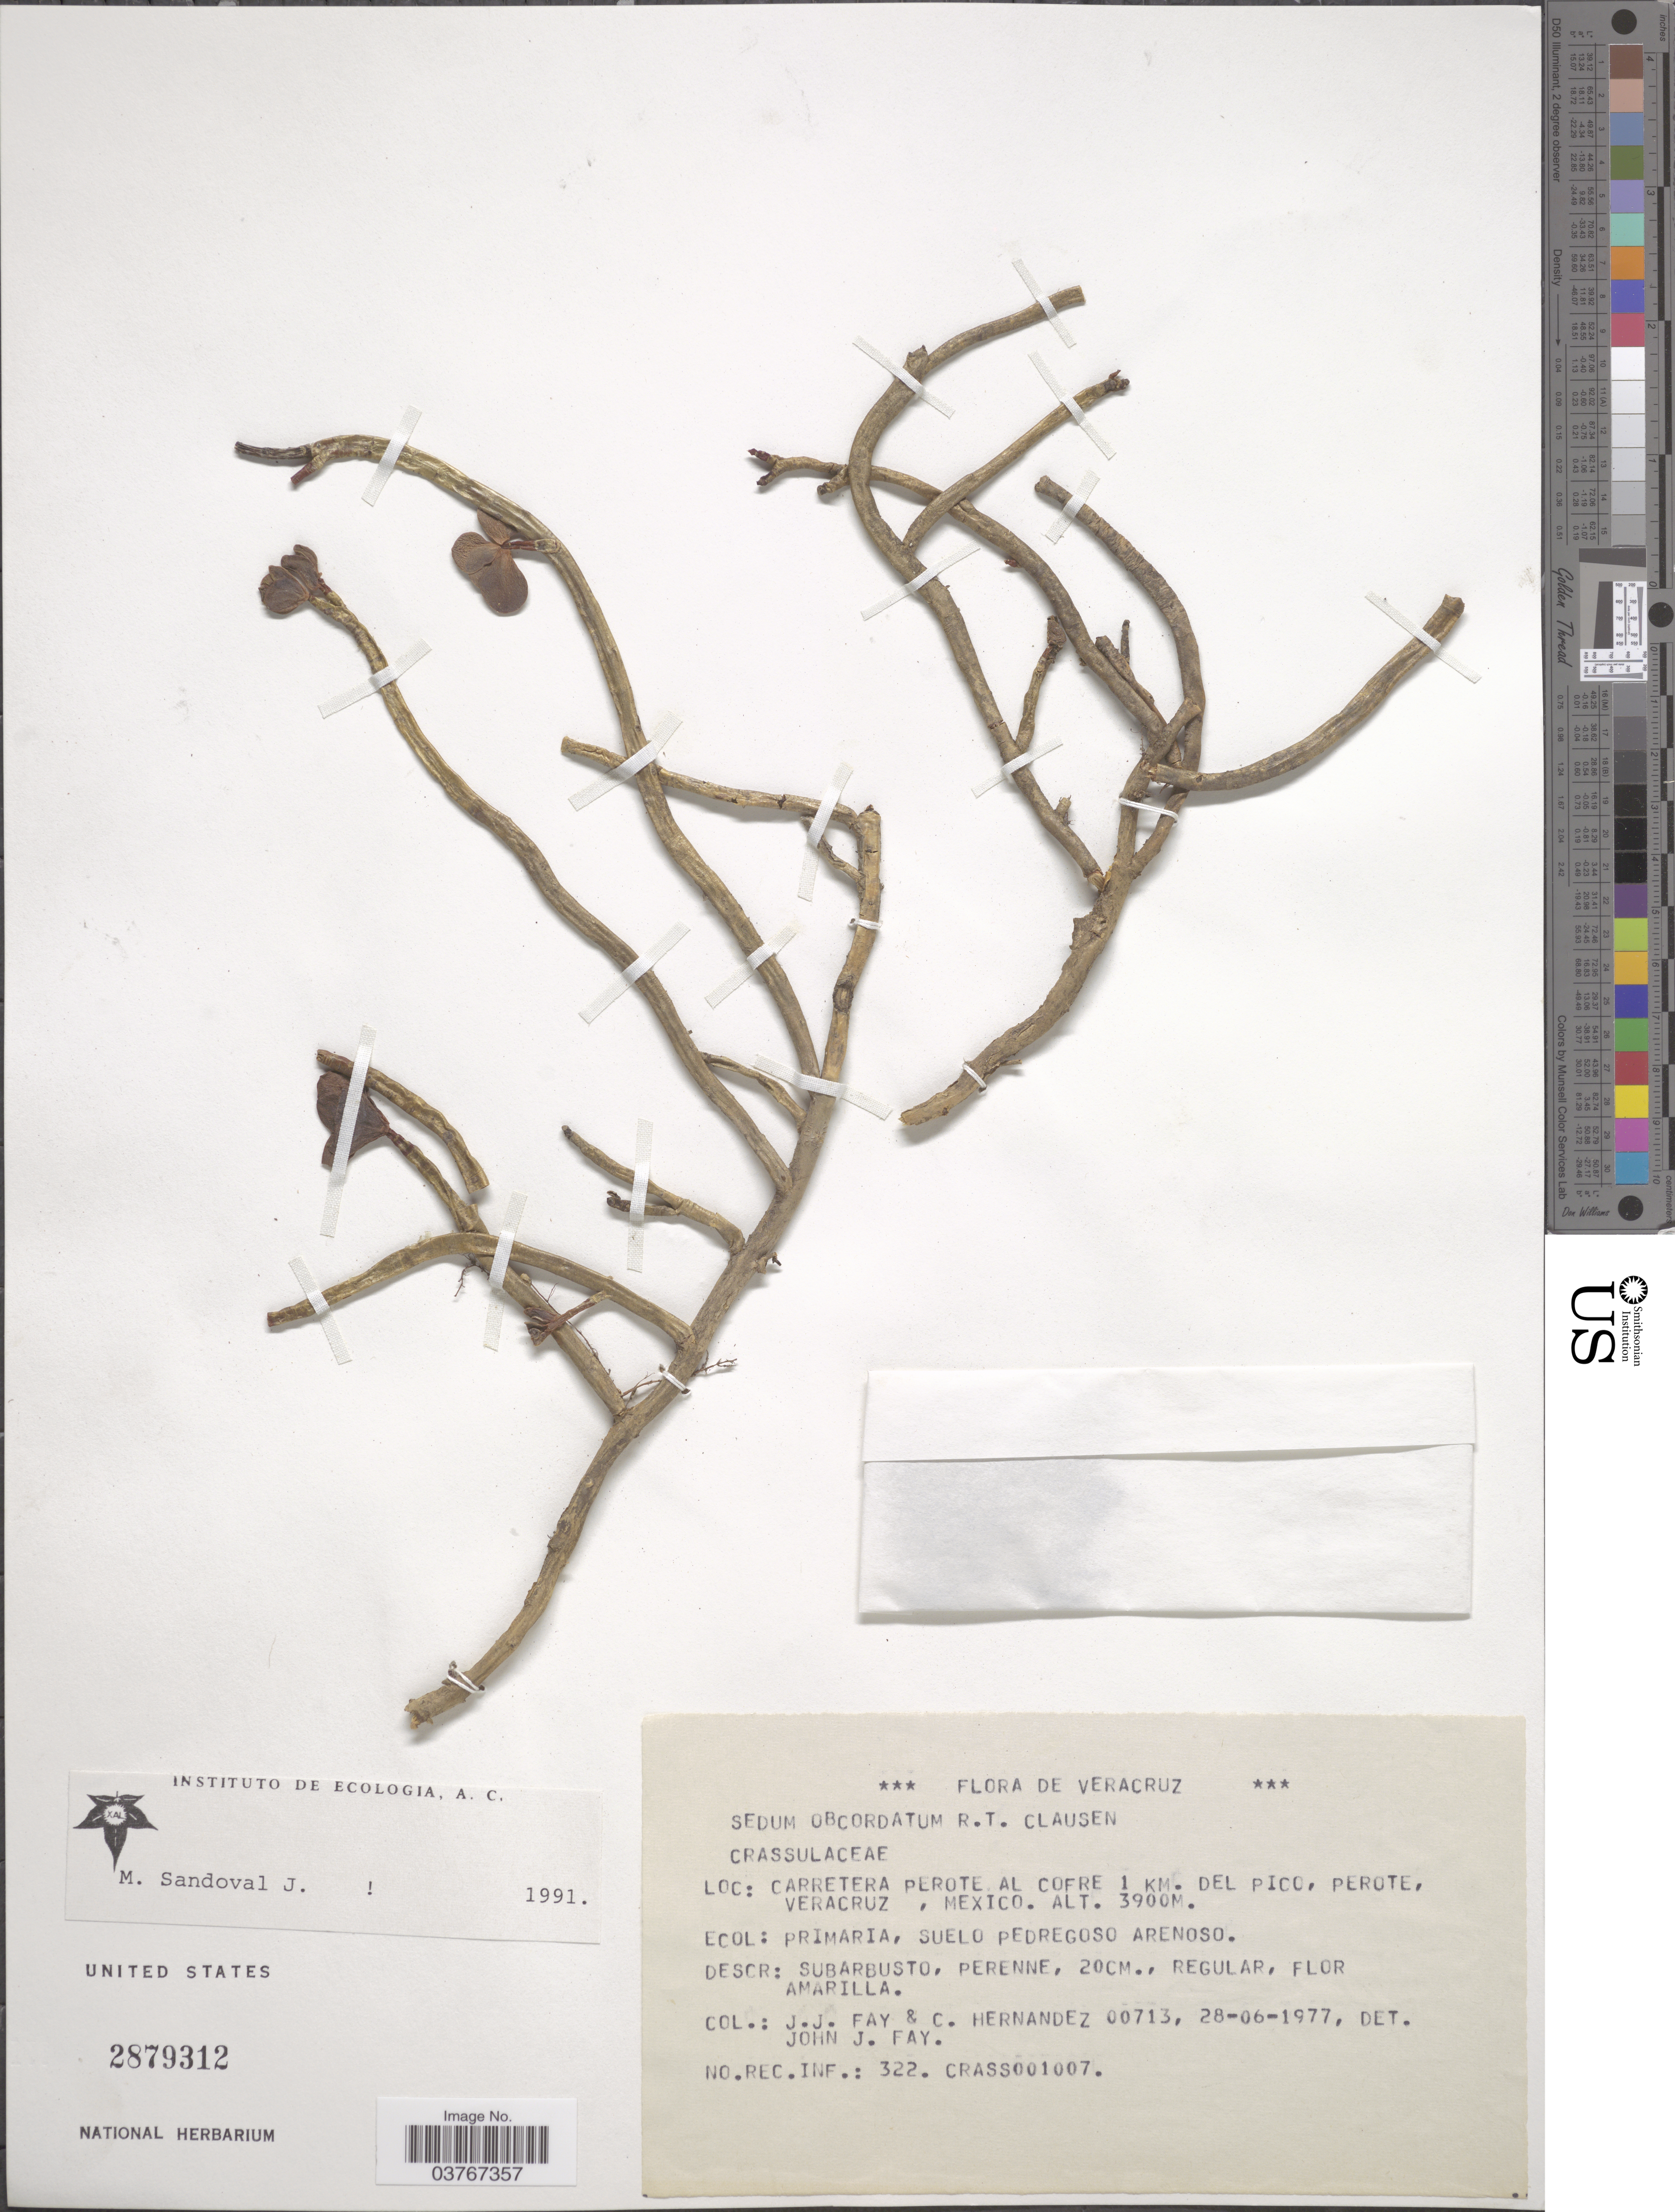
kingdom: Plantae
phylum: Tracheophyta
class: Magnoliopsida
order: Saxifragales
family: Crassulaceae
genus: Sedum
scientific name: Sedum obcordatum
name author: R.T. Clausen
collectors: J. Fay & C. Hernandez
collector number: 00713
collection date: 1977-06-28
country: Mexico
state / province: Veracruz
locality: Veracruz. Carretera perote al cofre 1 km. Del pico, Perote, Veracruz.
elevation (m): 3900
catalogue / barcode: US 2879312